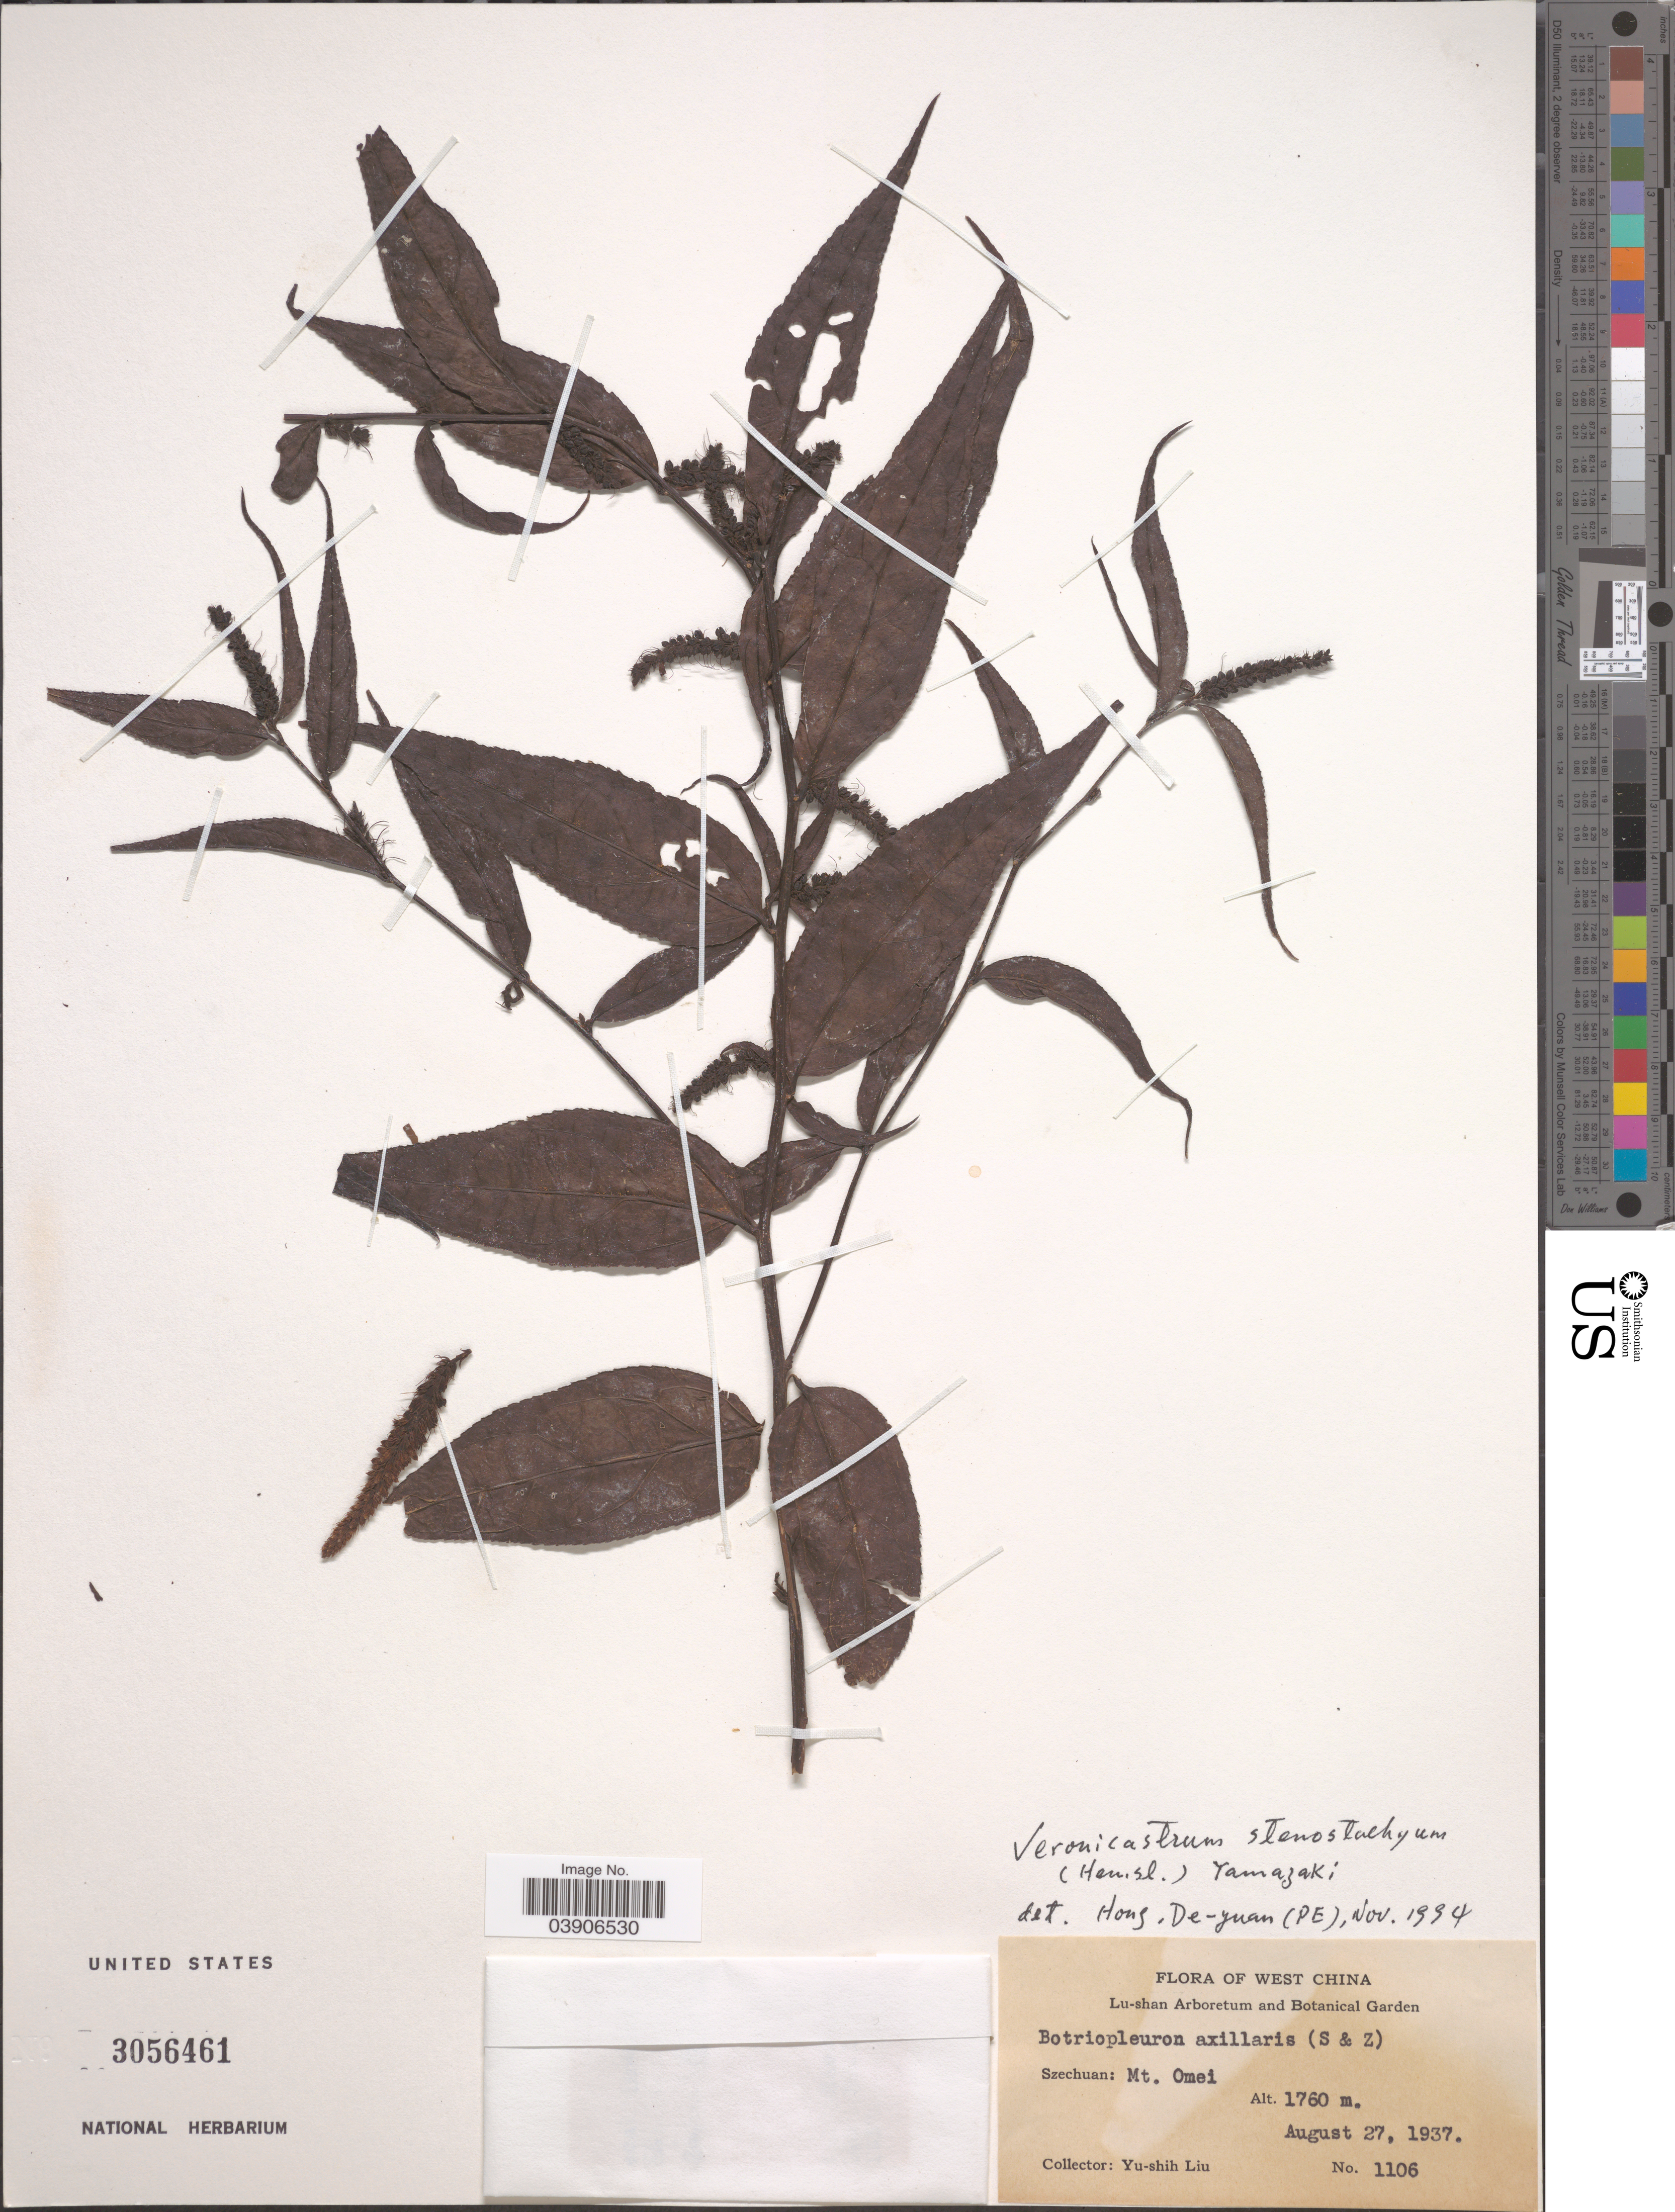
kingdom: Plantae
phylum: Tracheophyta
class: Magnoliopsida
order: Lamiales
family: Plantaginaceae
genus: Botryopleuron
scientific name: Botryopleuron stenostachyum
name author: (Hemsl.) Hemsl.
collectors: Y.-S. Liu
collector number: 1106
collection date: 1937-08-27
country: China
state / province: Sichuan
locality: West china. Szechuan: Mt. Omei.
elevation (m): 1760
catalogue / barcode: US 3056461